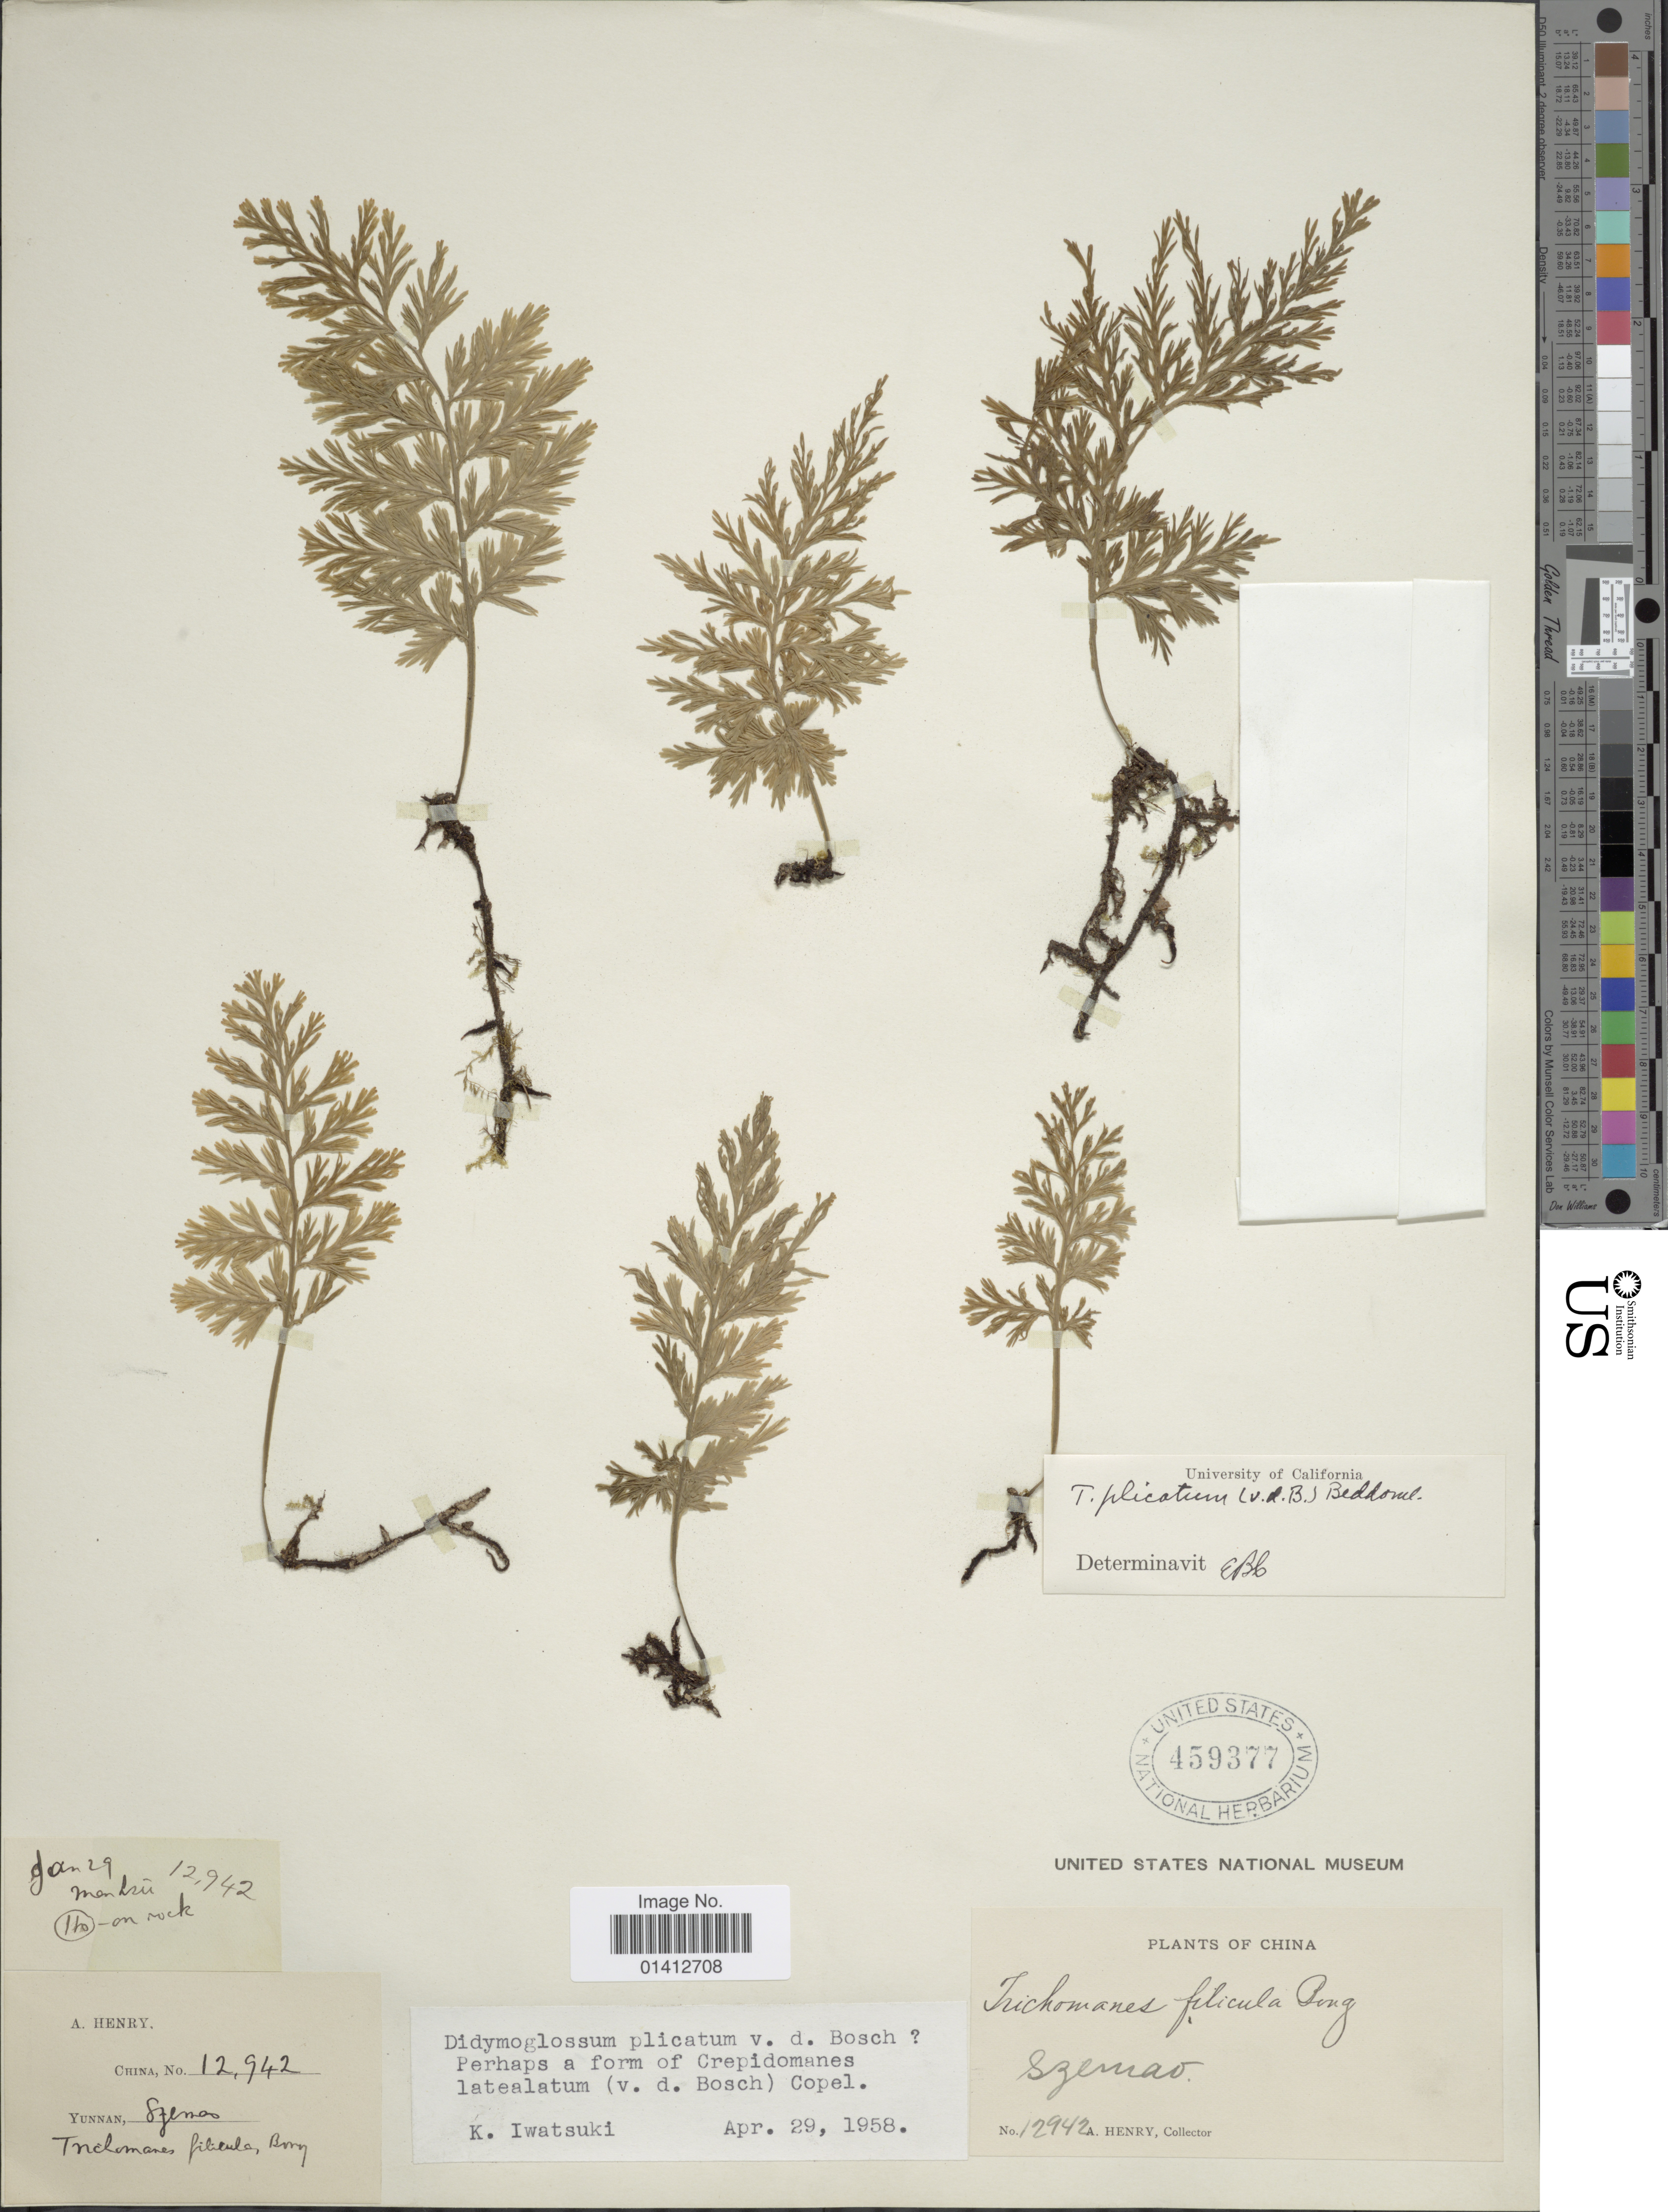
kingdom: Plantae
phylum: Tracheophyta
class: Polypodiopsida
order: Hymenophyllales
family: Hymenophyllaceae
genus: Crepidomanes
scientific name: Crepidomanes campanulatum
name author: (Roxb.) Panigrahi & Singh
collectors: A. Henry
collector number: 12942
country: China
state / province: Yunnan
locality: Szemao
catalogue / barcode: US 459377